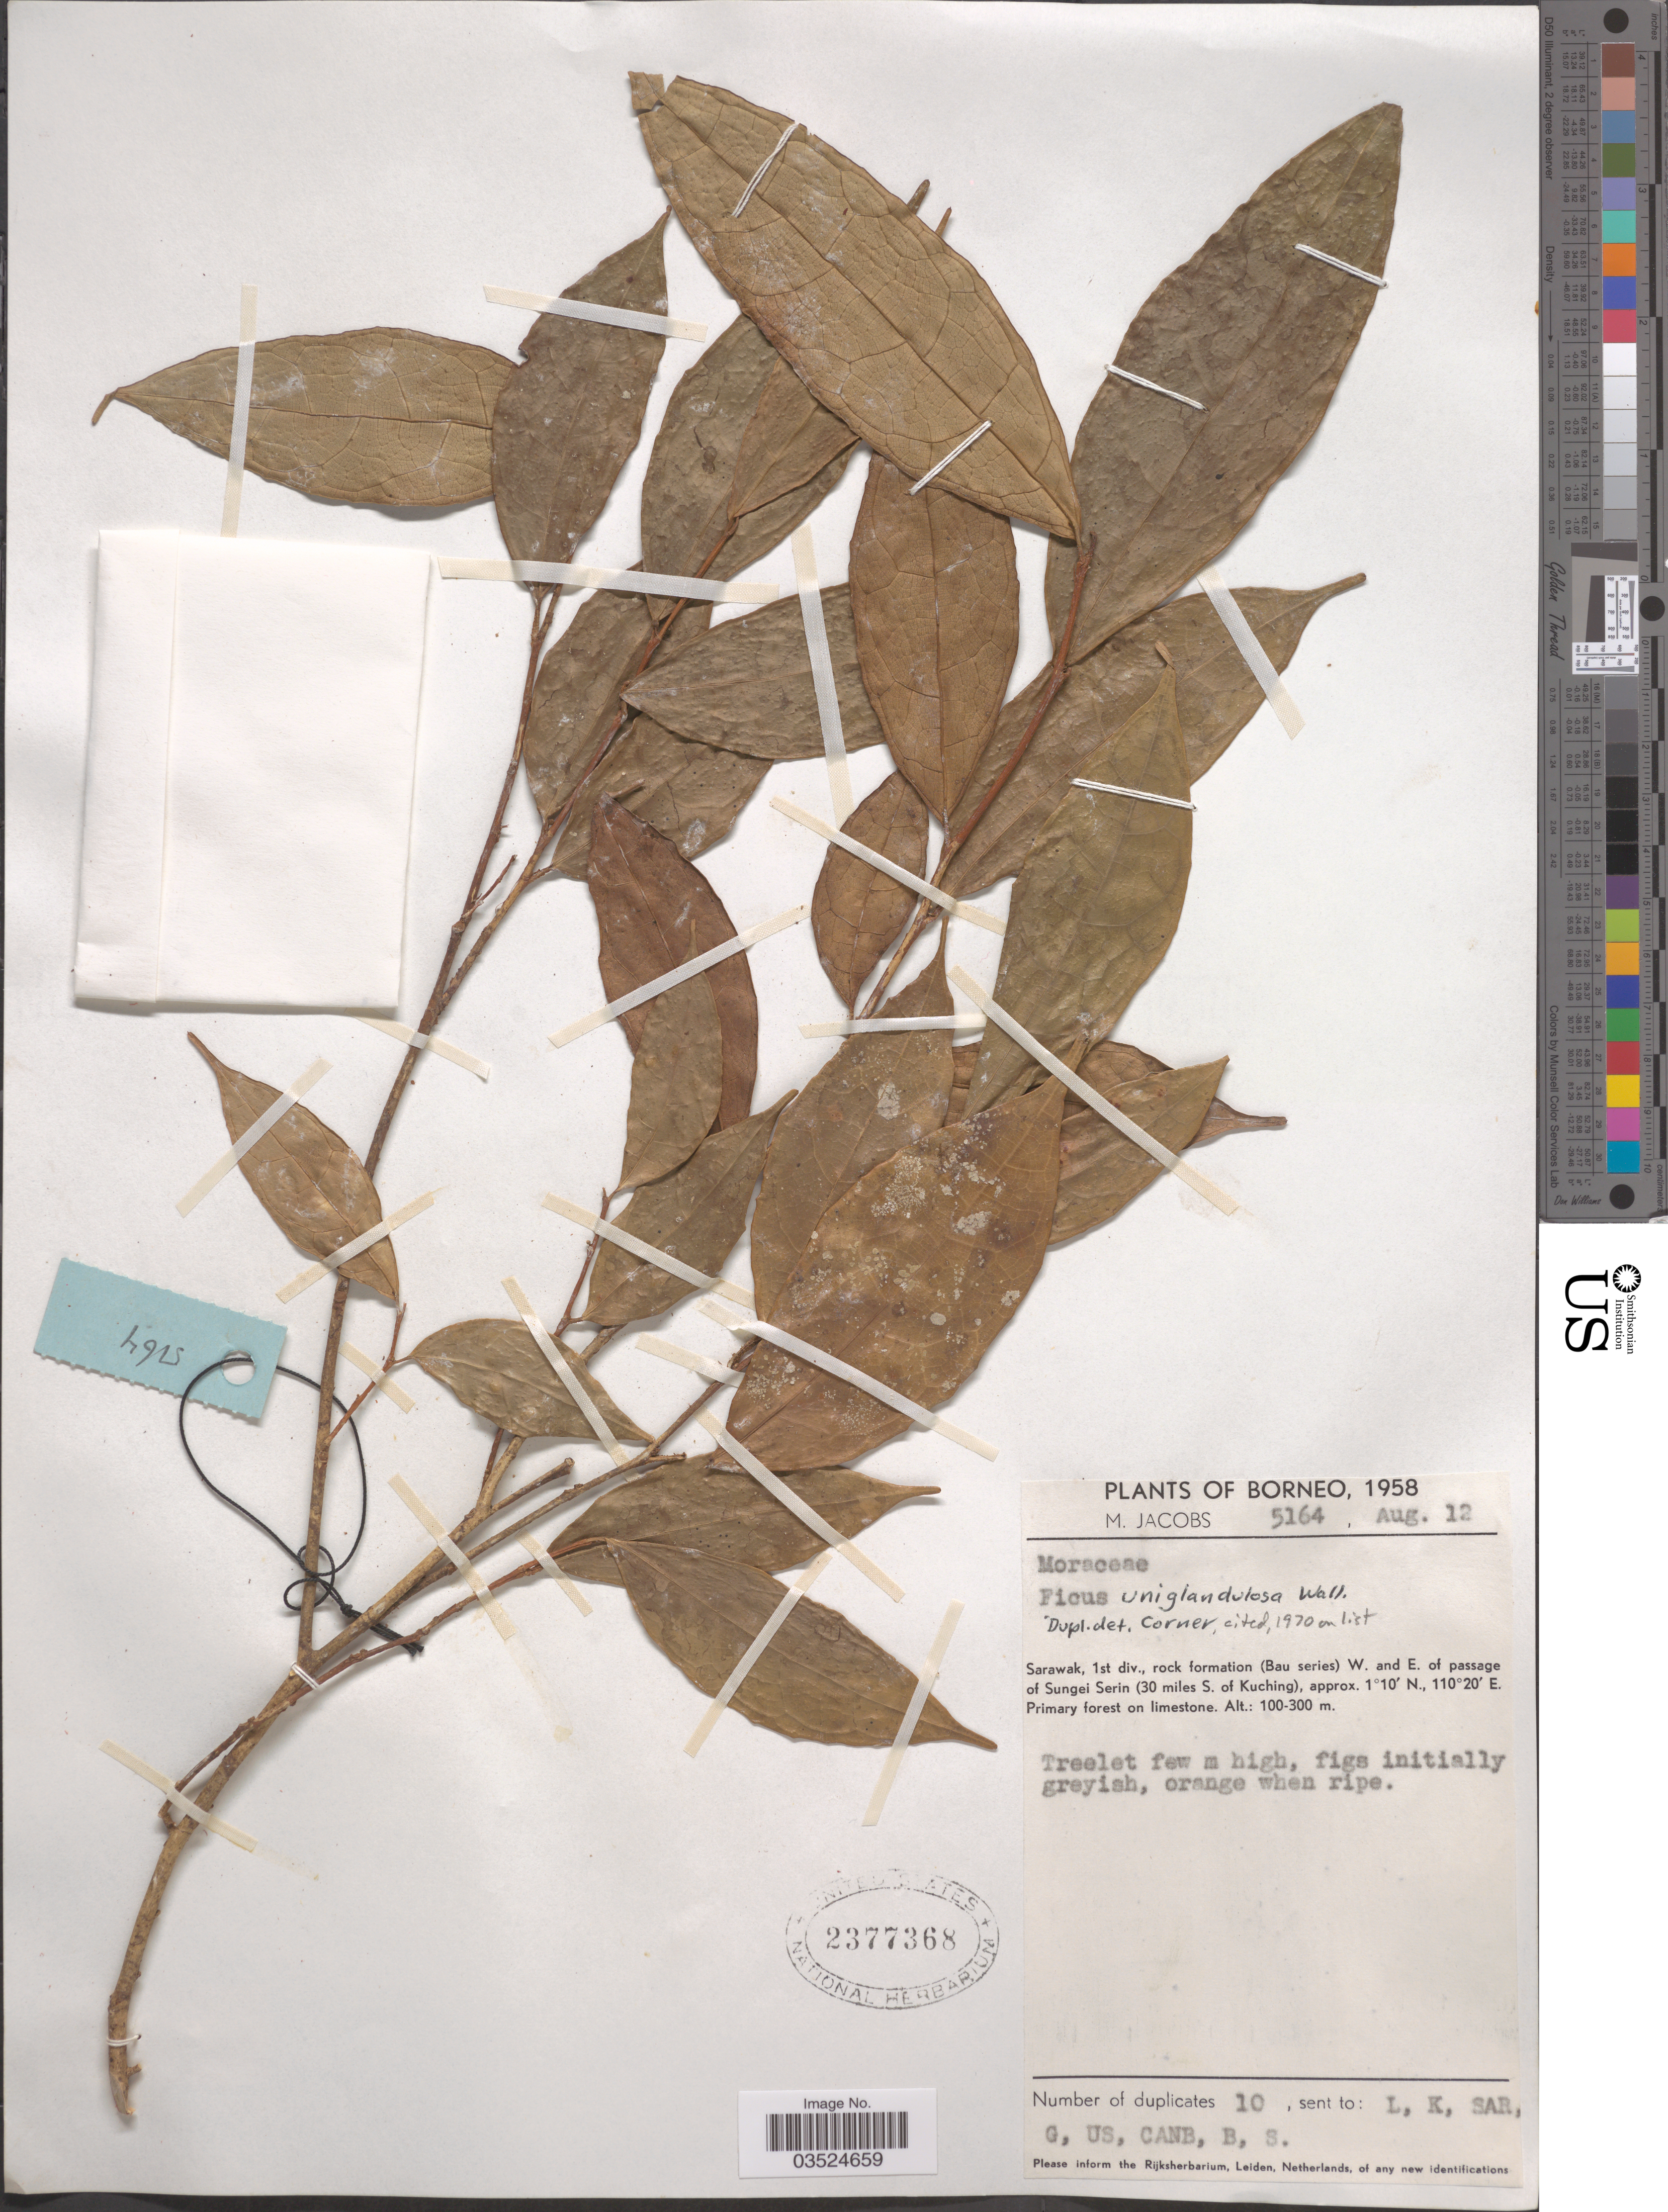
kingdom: Plantae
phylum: Tracheophyta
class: Magnoliopsida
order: Rosales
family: Moraceae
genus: Ficus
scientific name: Ficus uniglandulosa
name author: Wall.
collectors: M. Jacobs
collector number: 5164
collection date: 1958-08-12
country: Malaysia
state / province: Sarawak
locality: Borneo. 1st div., rock formation (Bau series) W. and E. of passage of Sungei Serin (30 miles S. of Kuching).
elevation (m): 100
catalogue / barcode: US 2377368